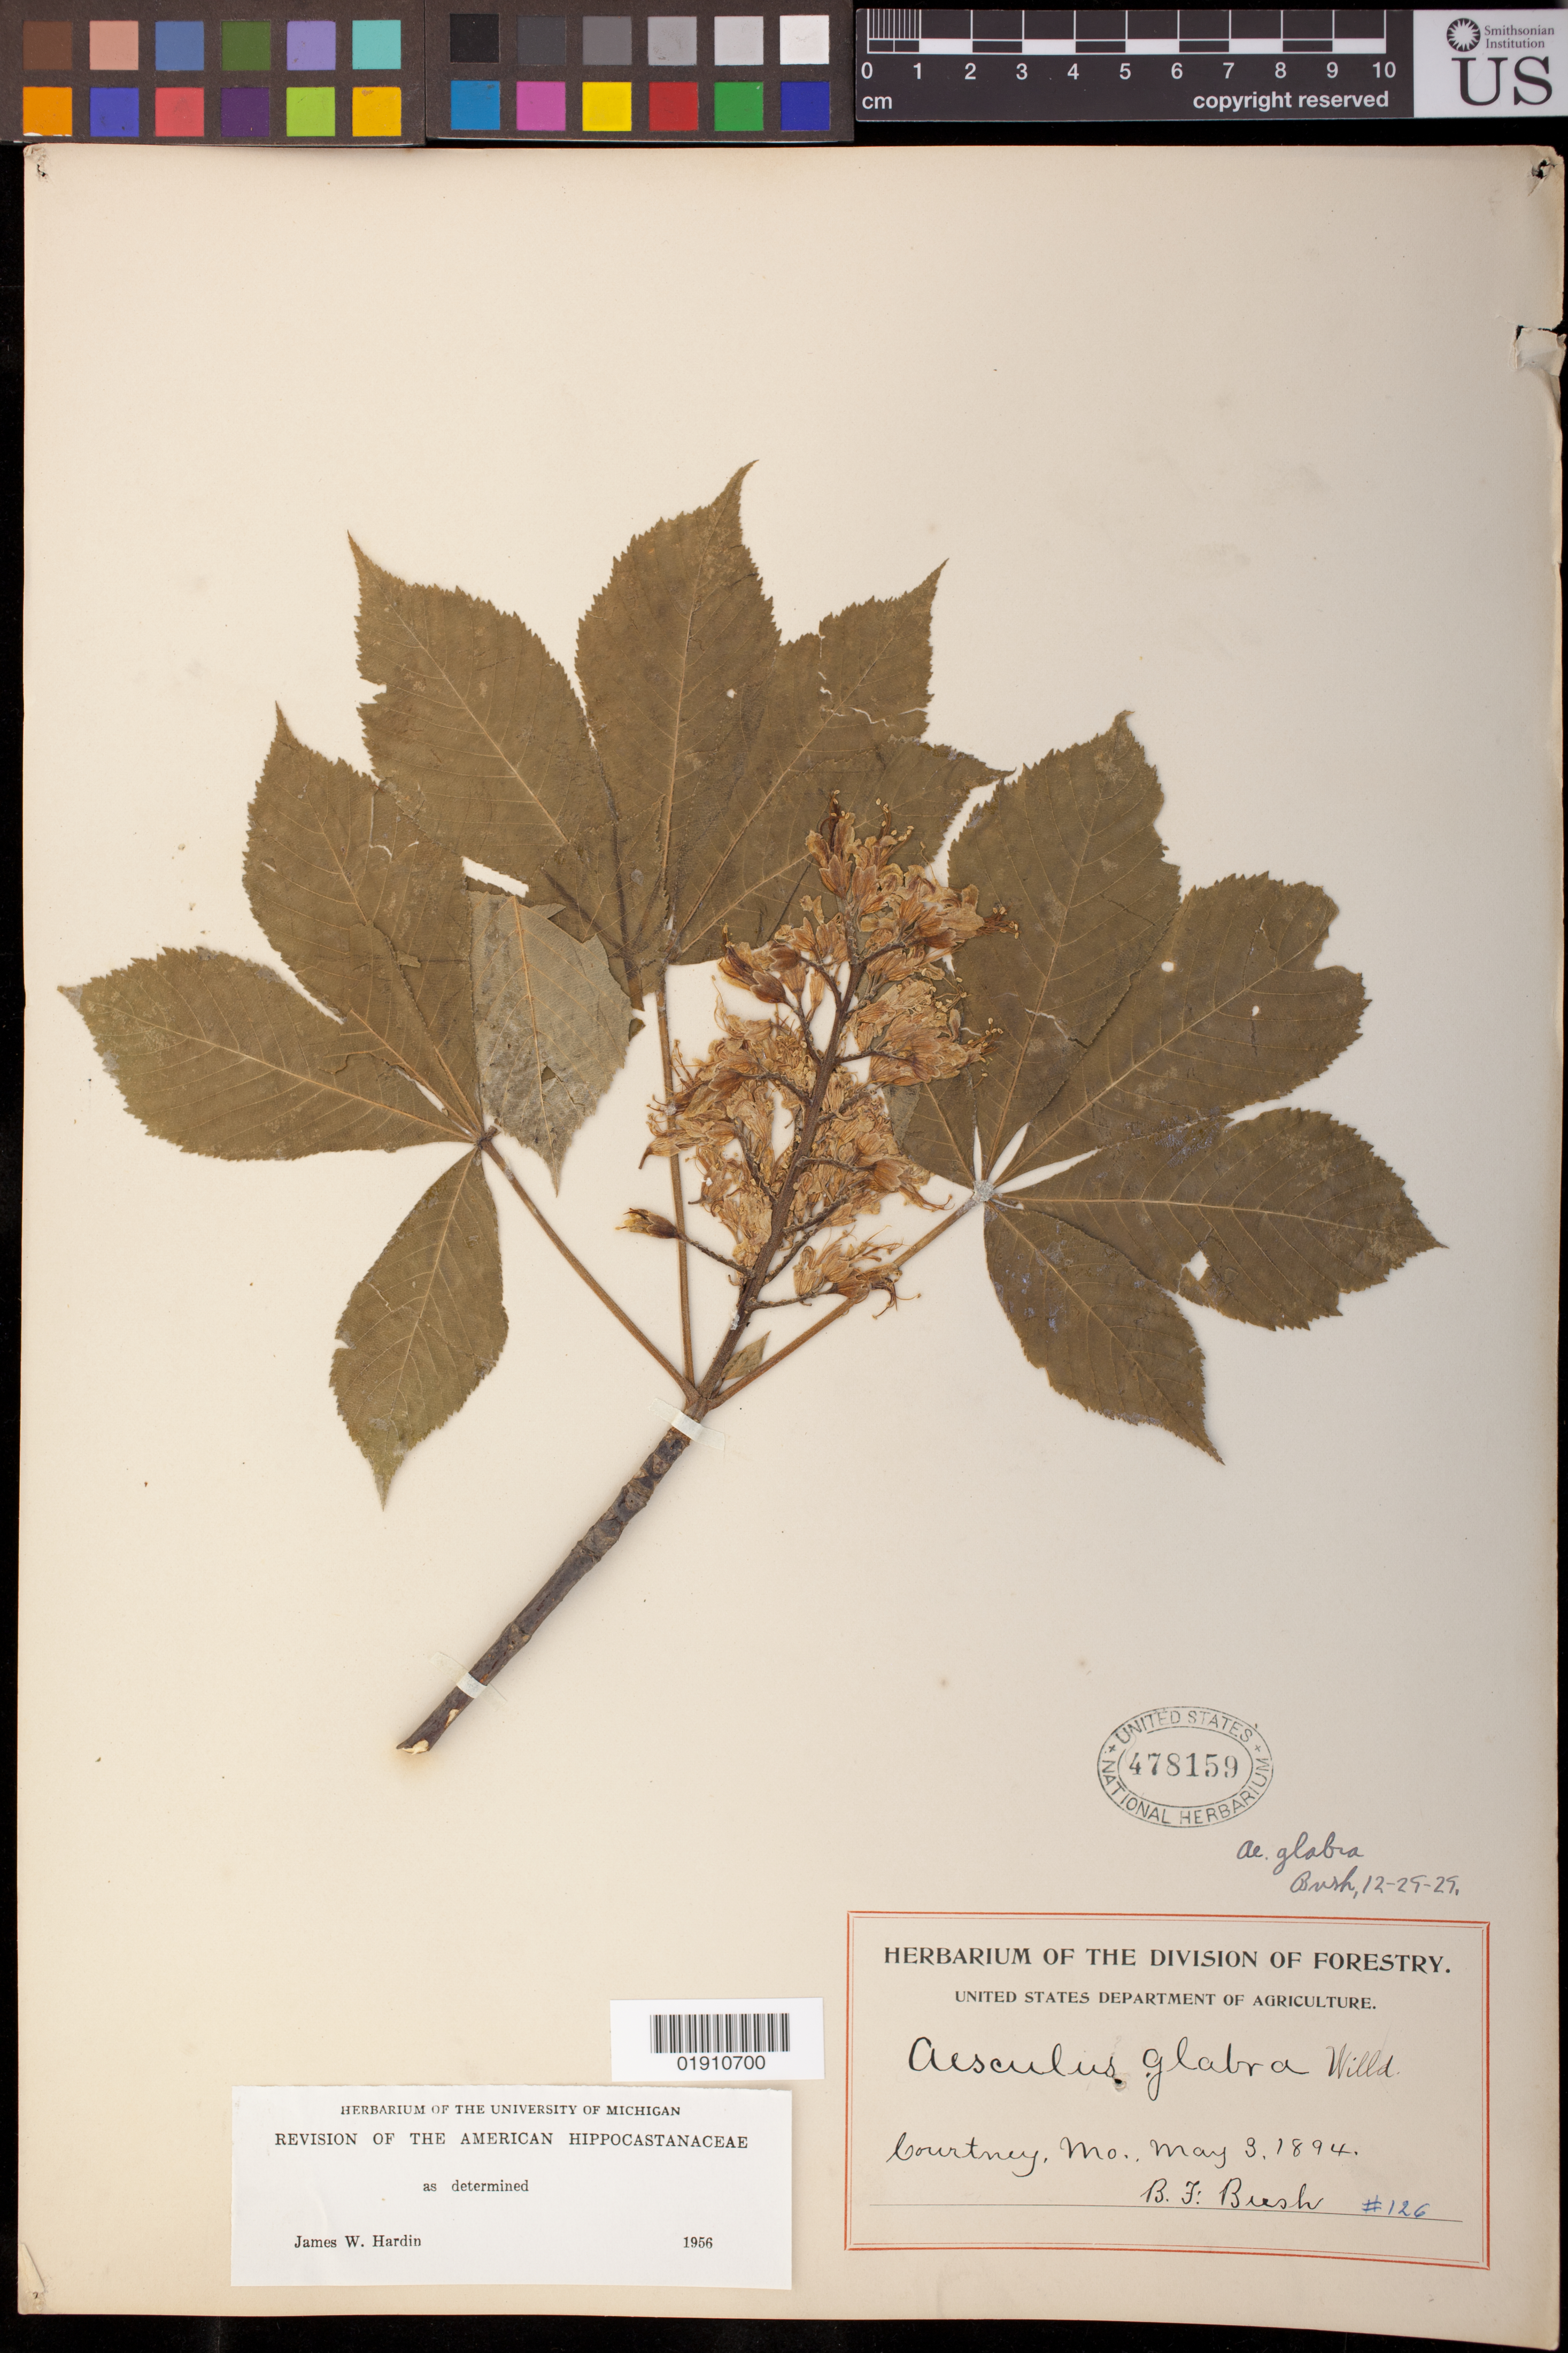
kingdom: Plantae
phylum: Tracheophyta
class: Magnoliopsida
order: Sapindales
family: Sapindaceae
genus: Aesculus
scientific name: Aesculus glabra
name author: Willd.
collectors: B. F. Bush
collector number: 126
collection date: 1894-05-03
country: United States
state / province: Missouri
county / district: Jackson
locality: Courtney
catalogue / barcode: US 478159